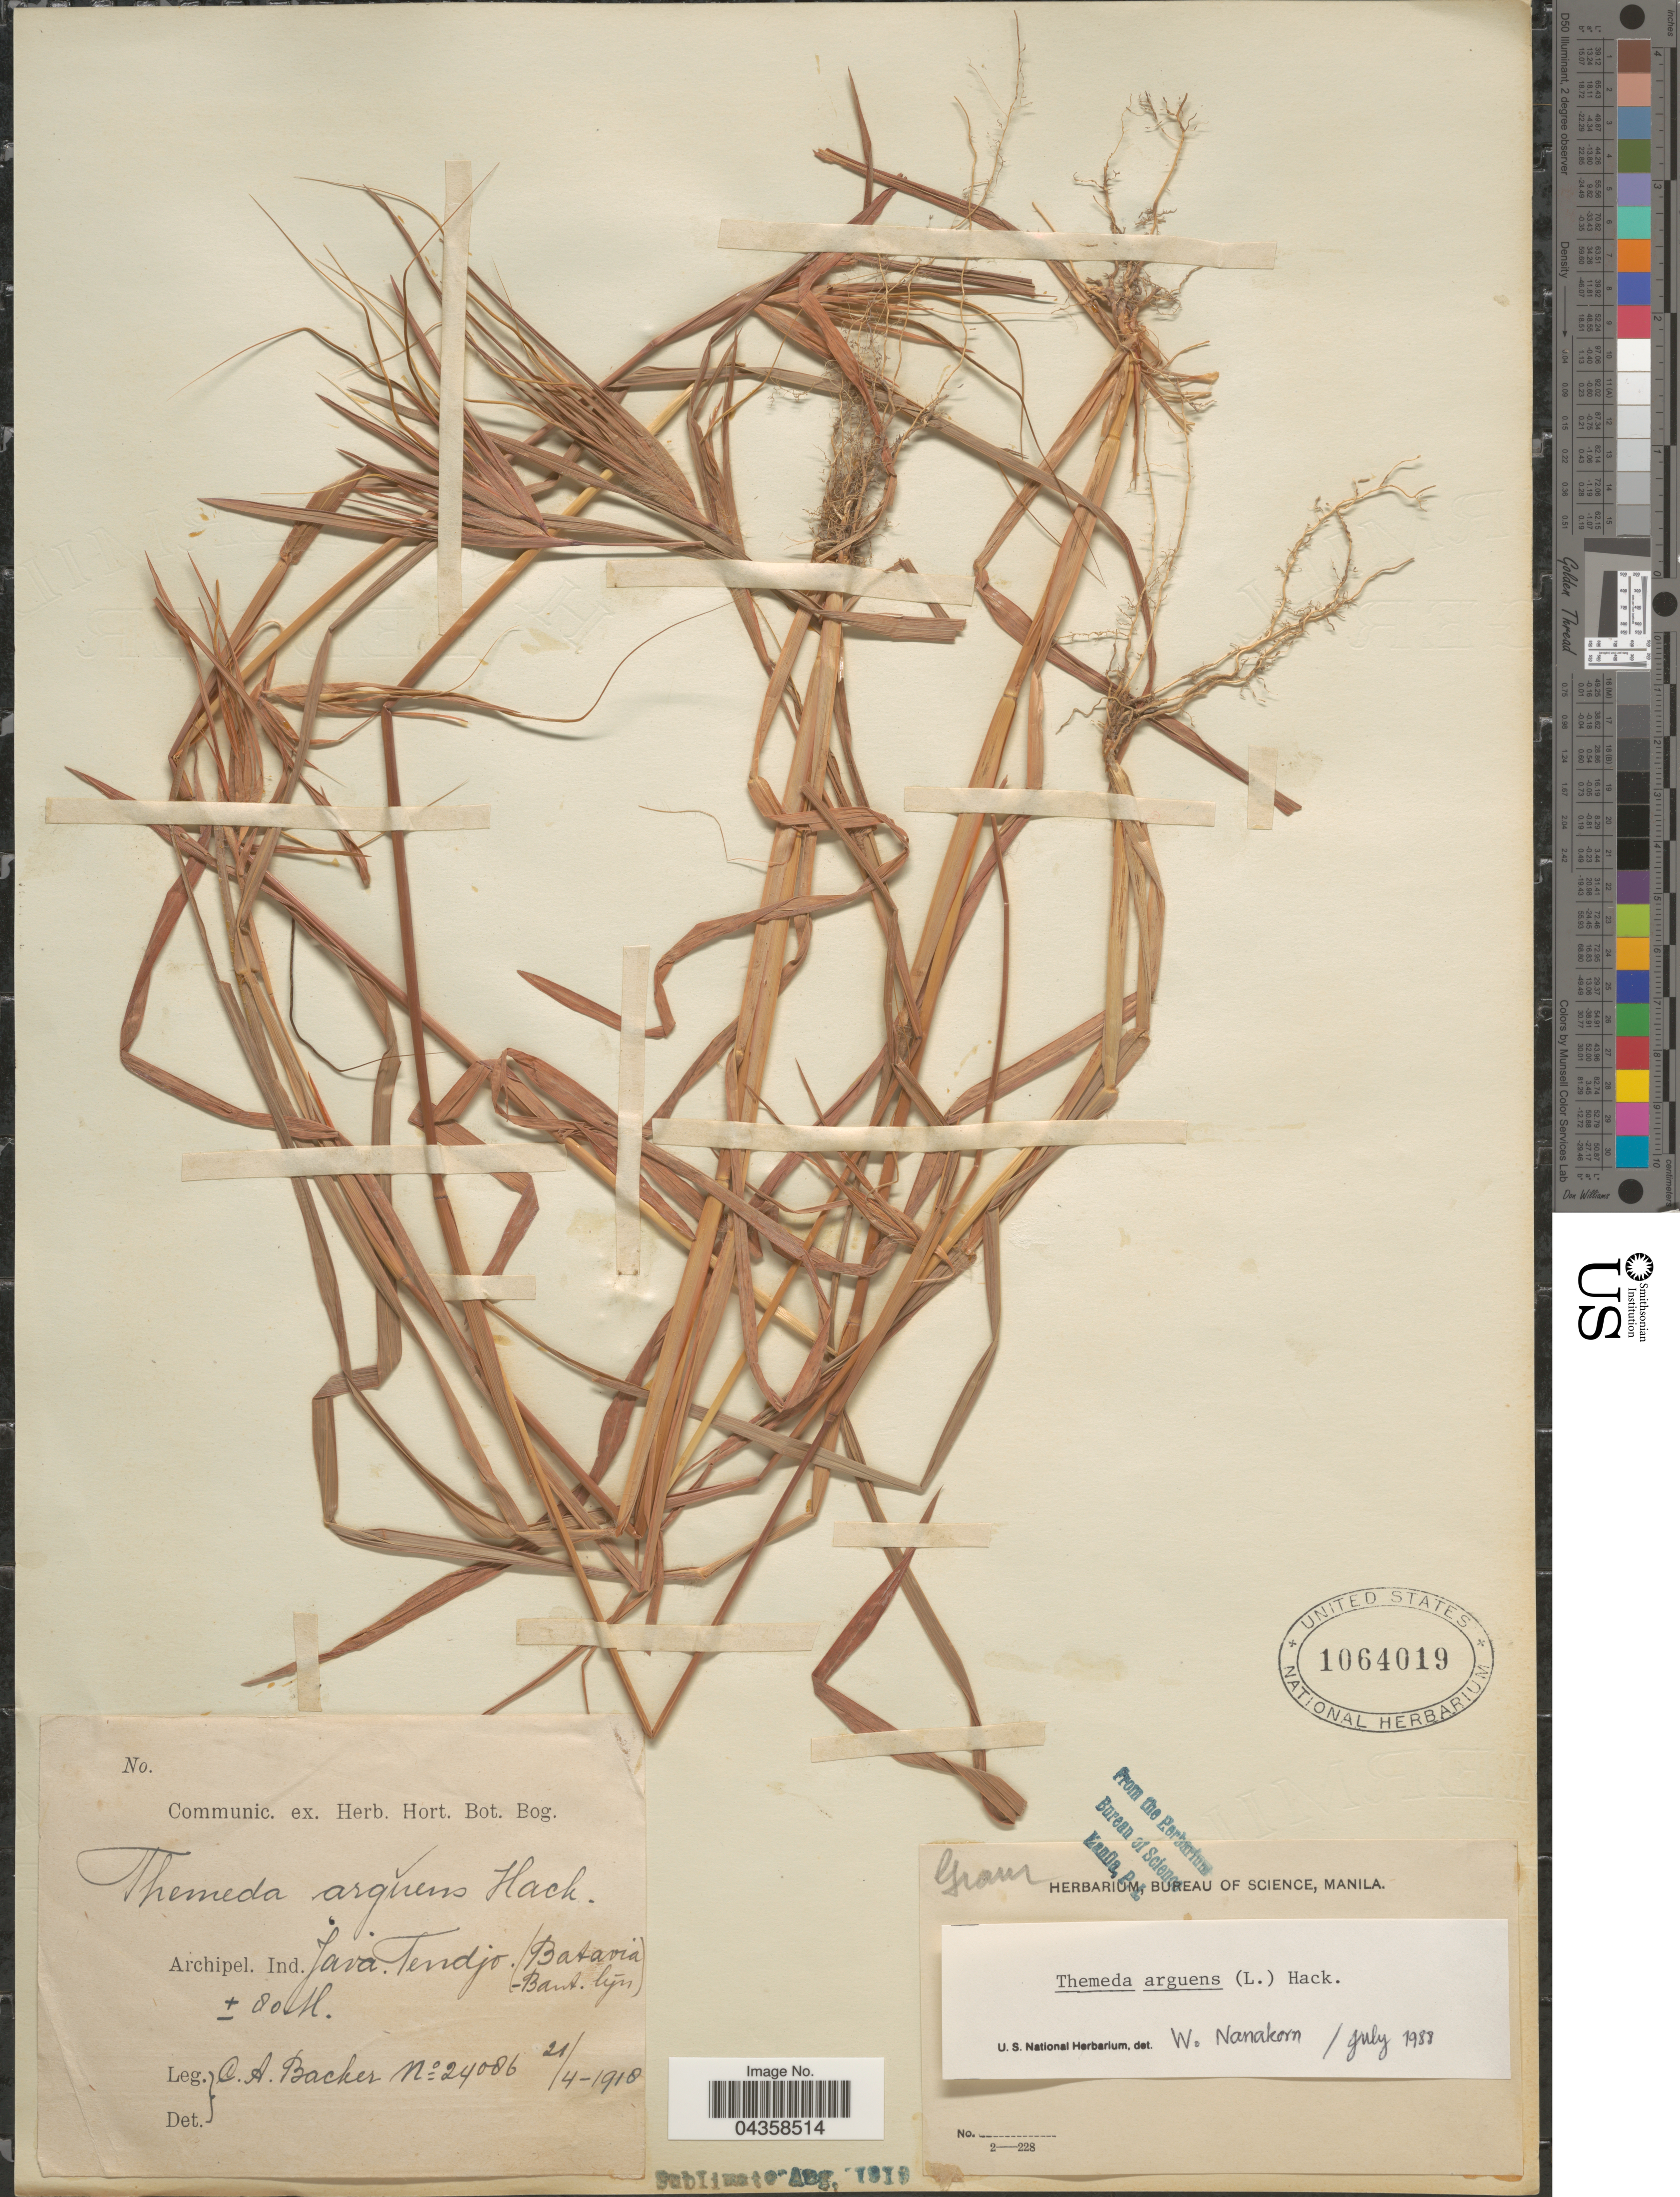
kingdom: Plantae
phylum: Tracheophyta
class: Liliopsida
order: Poales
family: Poaceae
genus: Themeda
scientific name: Themeda arguens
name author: (L.) Hack.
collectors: C. A. Backer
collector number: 24086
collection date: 1918-04-21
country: Indonesia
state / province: Java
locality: Archipel. Ind. Java. Tendjo (Batavia-Bant. Lyn).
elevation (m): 80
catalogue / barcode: US 1064019